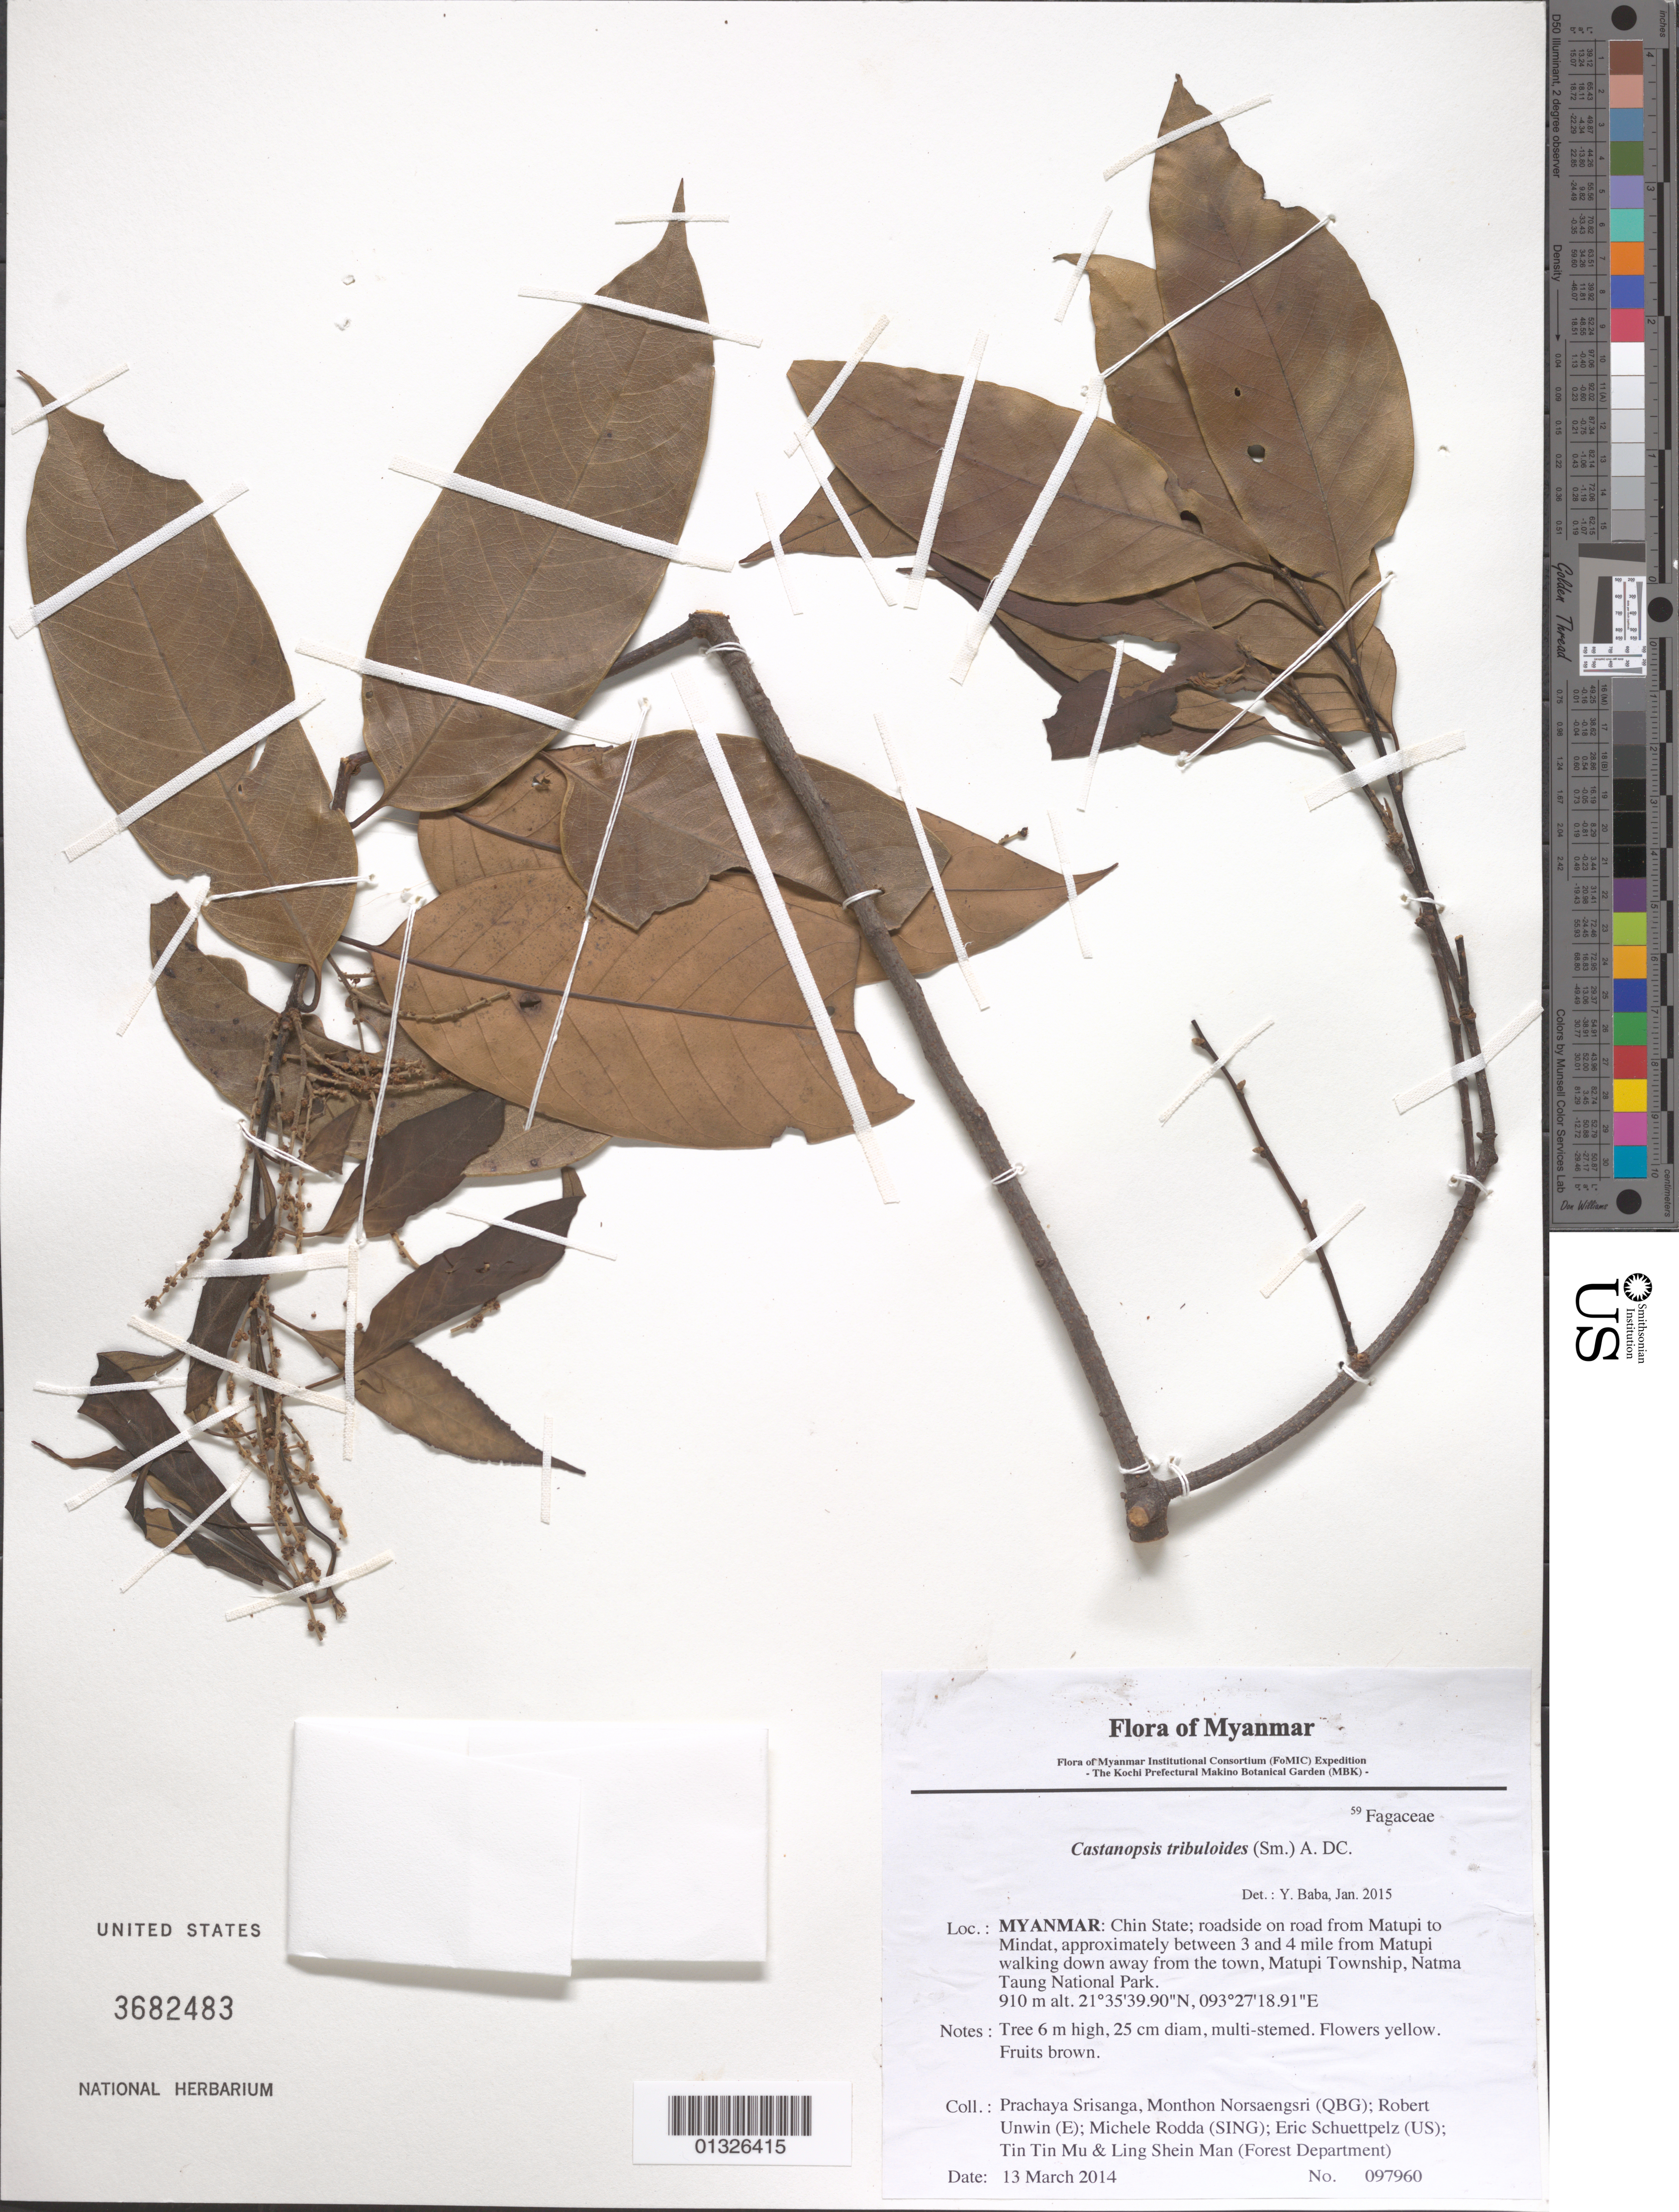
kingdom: Plantae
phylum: Tracheophyta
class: Magnoliopsida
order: Fagales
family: Fagaceae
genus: Castanopsis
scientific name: Castanopsis tribuloides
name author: (Sm.) A. DC.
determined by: Baba, Y.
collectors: P. Srisanga, M. Norsaengsri, R. Unwin, M. Rodda, E. Schuettpelz, Tin Tin Mu & Ling Shein Man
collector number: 97960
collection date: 2014-03-13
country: Myanmar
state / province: Chin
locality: Roadside on road from Matupi to Mindat, approximately between 3 and 4 mile from Matupi walking down away from the town, Matupi Township, Natma Taung National Park.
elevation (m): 910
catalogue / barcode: US 3682483